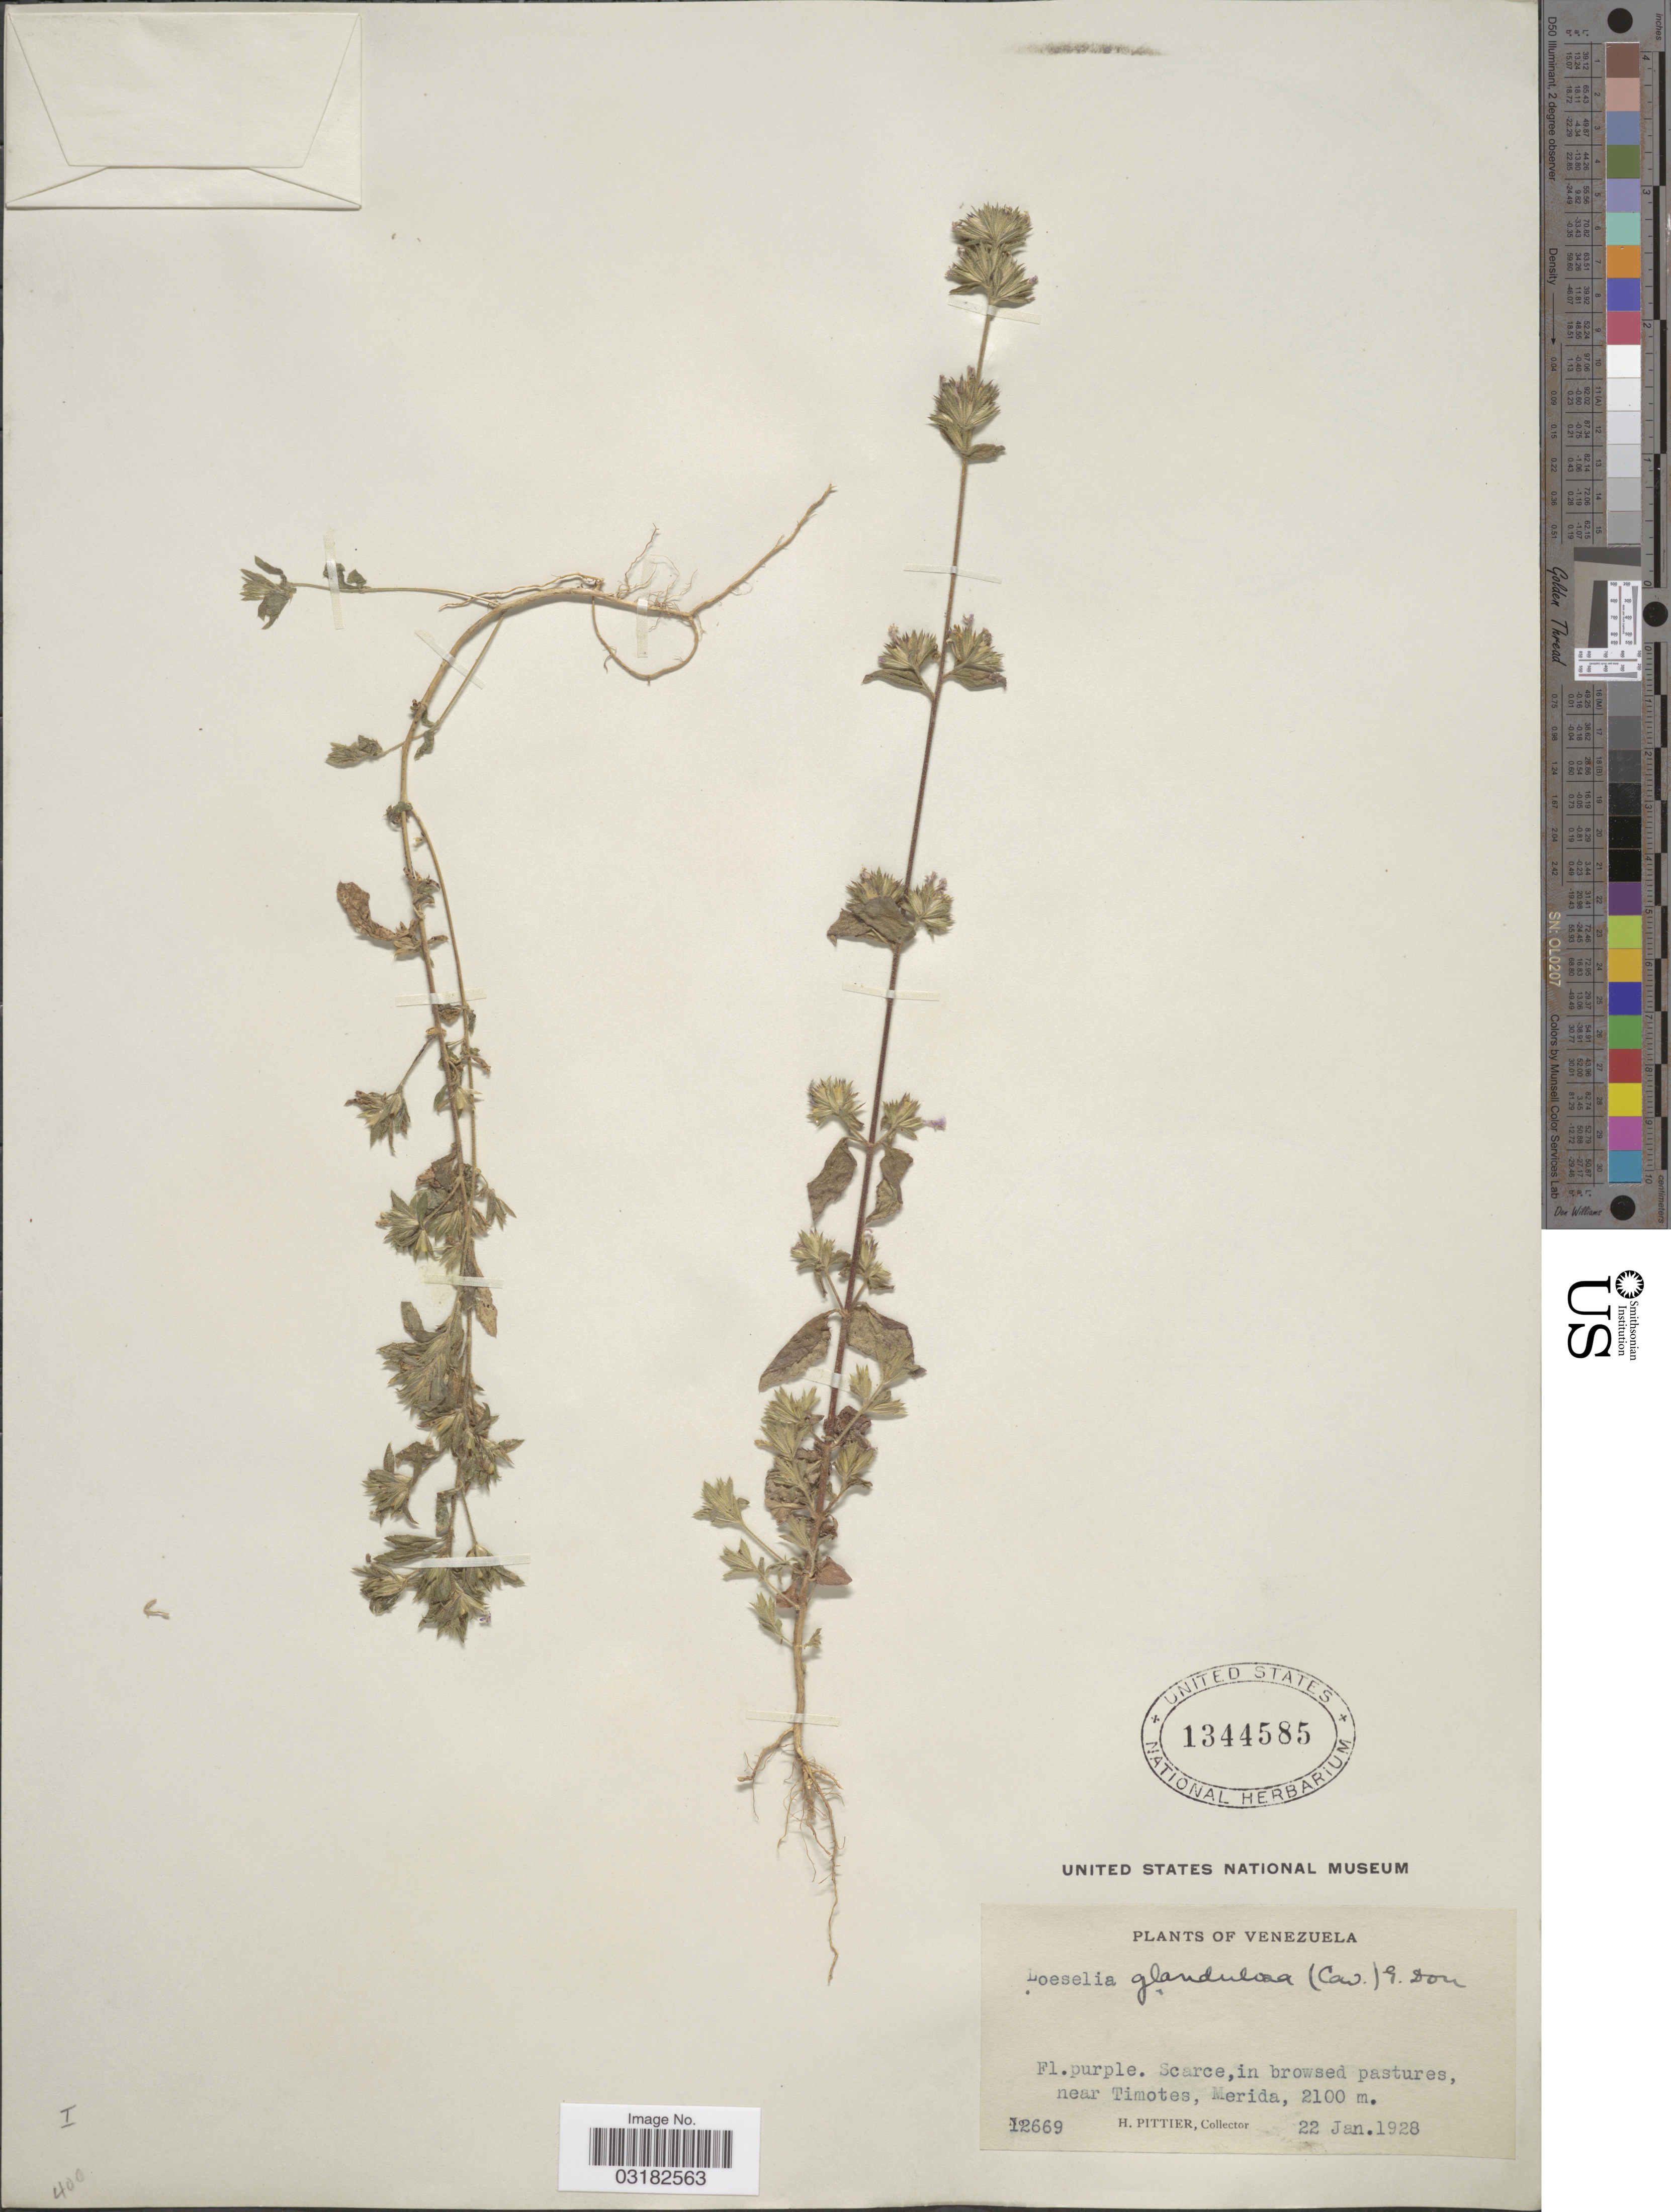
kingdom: Plantae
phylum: Tracheophyta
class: Magnoliopsida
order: Ericales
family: Polemoniaceae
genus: Loeselia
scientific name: Loeselia glandulosa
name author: (Cav.) G. Don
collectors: H. F. Pittier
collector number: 12669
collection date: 1928-01-22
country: Venezuela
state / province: Mérida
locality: Near Timotes, Merida.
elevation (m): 2100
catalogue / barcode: US 1344585